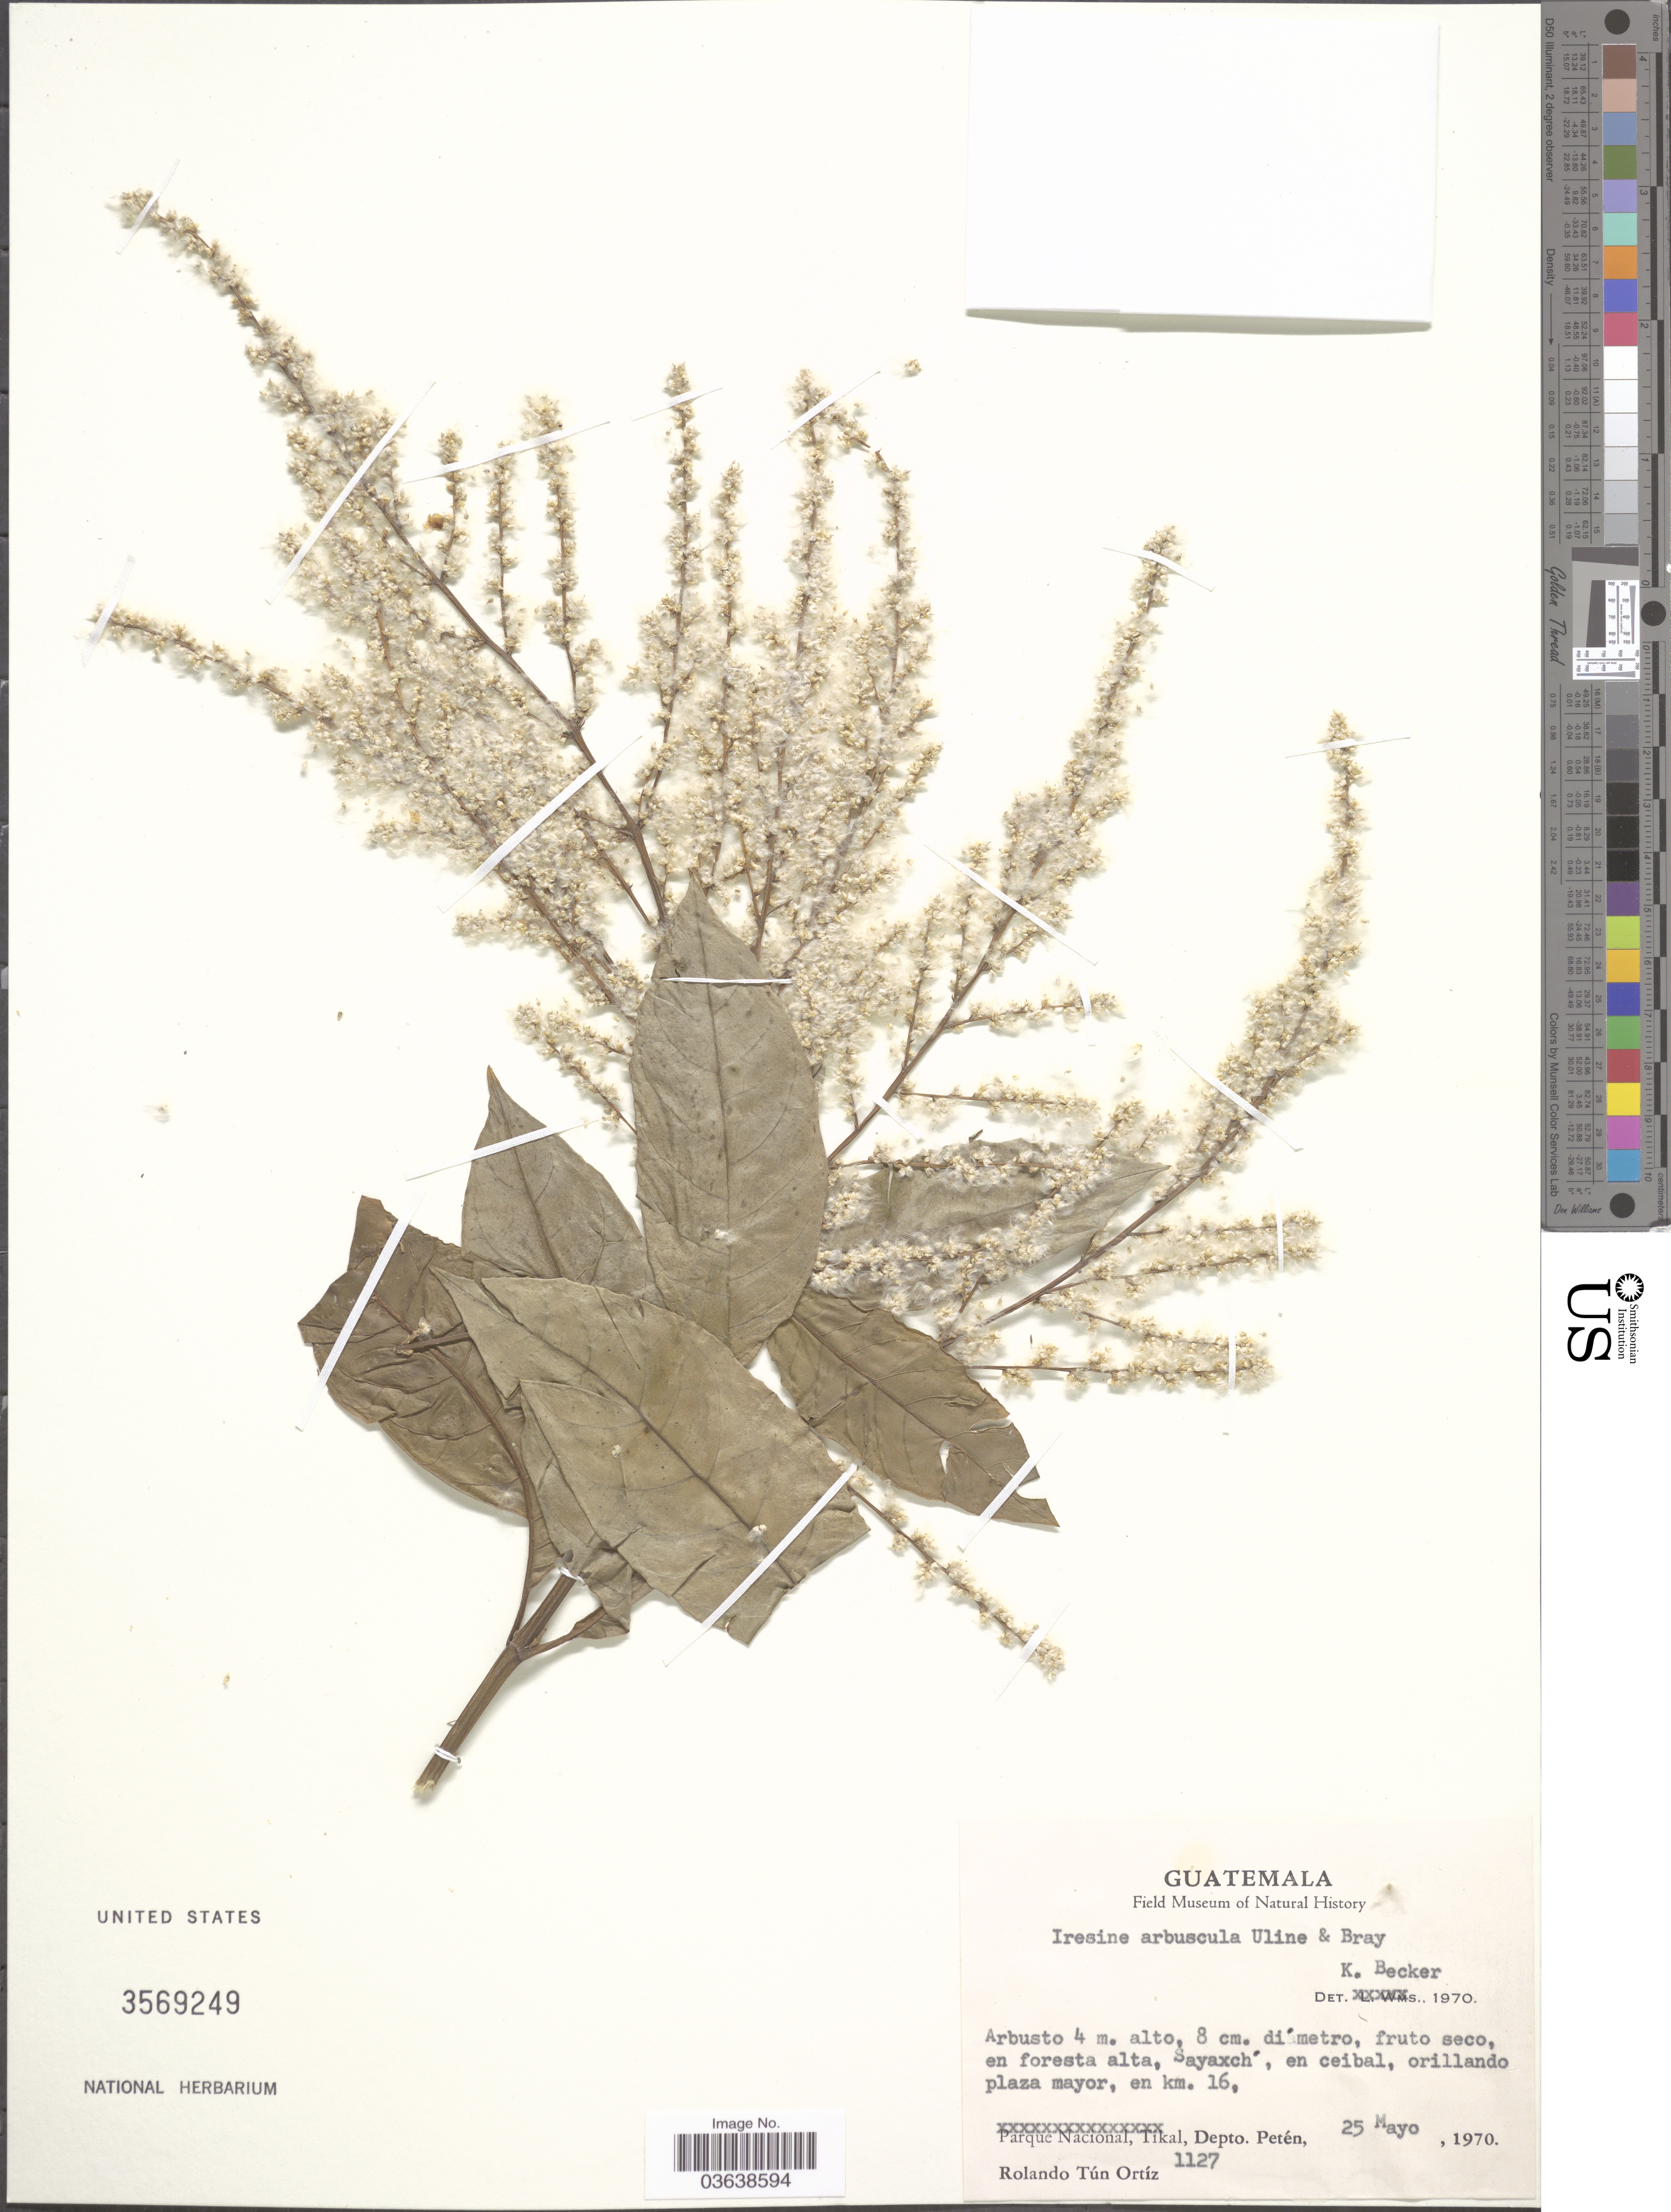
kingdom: Plantae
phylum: Tracheophyta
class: Magnoliopsida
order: Caryophyllales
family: Amaranthaceae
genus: Iresine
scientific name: Iresine arbuscula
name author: Uline & W.L. Bray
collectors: R. Ortiz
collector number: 1127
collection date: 1970-05-25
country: Guatemala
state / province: El Petén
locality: Sayaxch, en ceibal, orillando plaza mayor, en km. 16, Depto. Petén.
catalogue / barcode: US 3569249